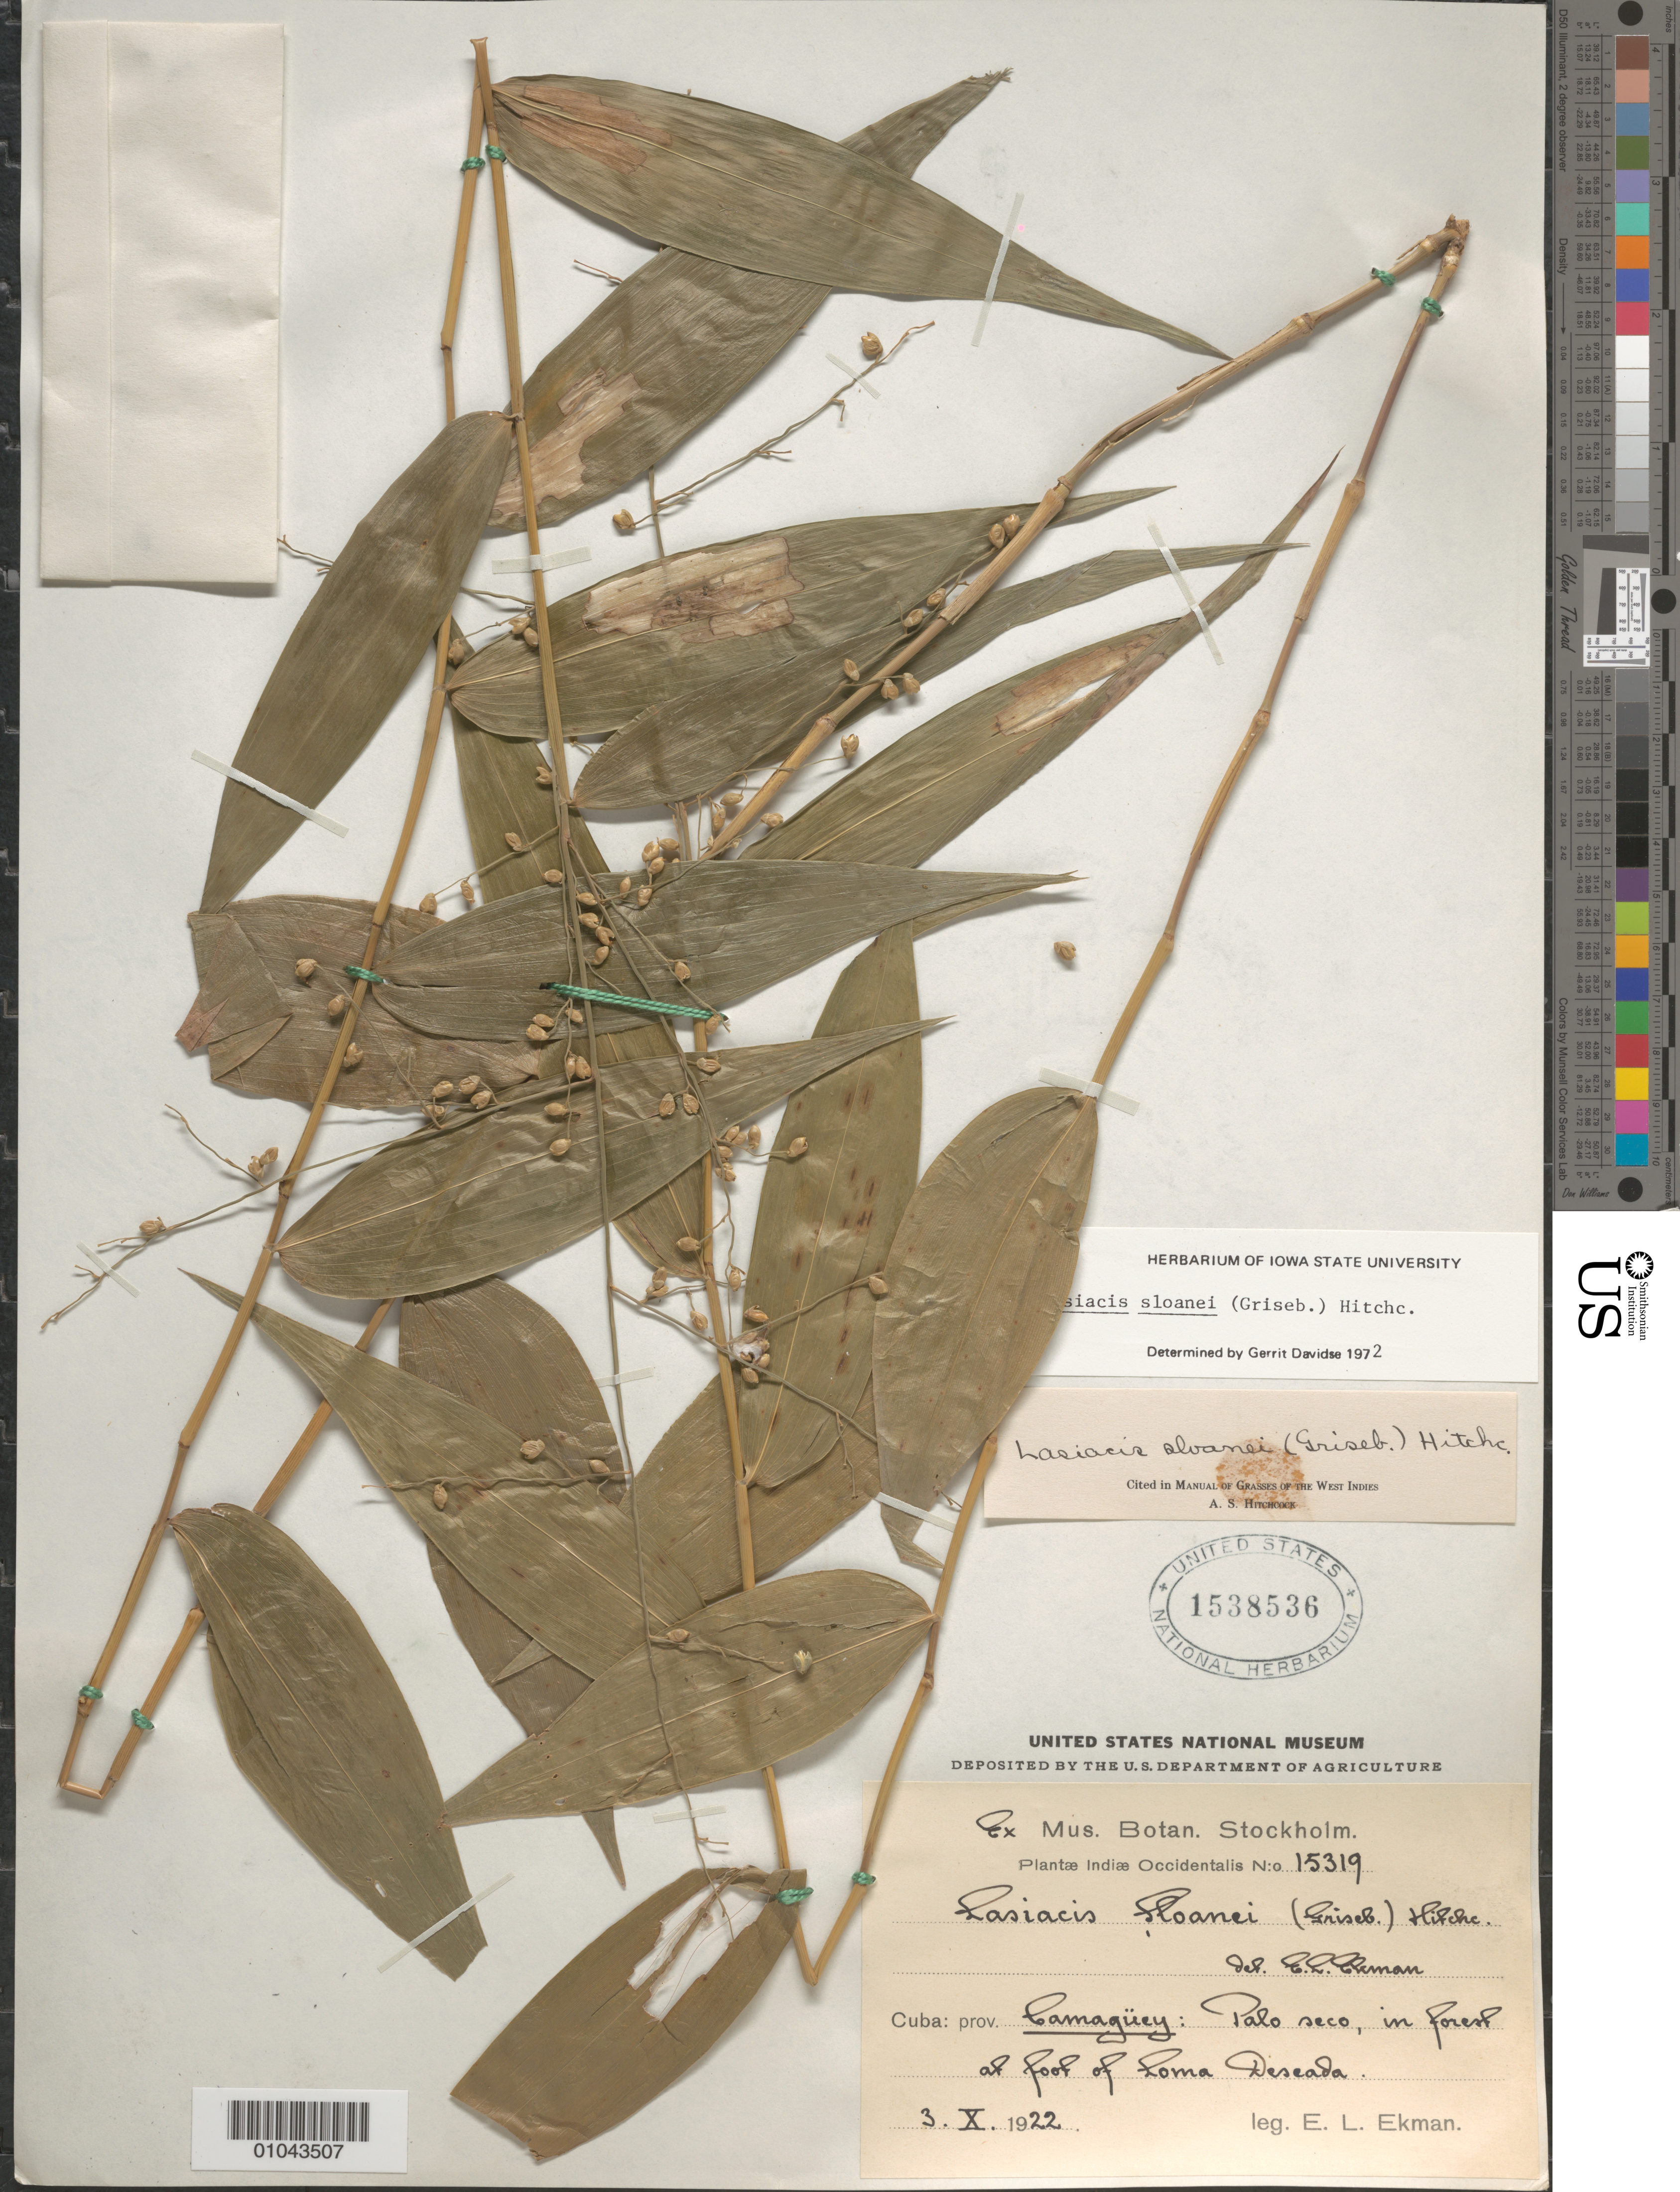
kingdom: Plantae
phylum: Tracheophyta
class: Liliopsida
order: Poales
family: Poaceae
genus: Lasiacis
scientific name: Lasiacis sloanei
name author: (Griseb.) Hitchc.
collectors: E. L. Ekman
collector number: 15319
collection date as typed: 03 Oct 1922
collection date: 1922-10-03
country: Cuba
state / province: Camagüey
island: Cuba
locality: Palo seco, in forest at foot of Lama Deseada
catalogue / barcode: US 1538536